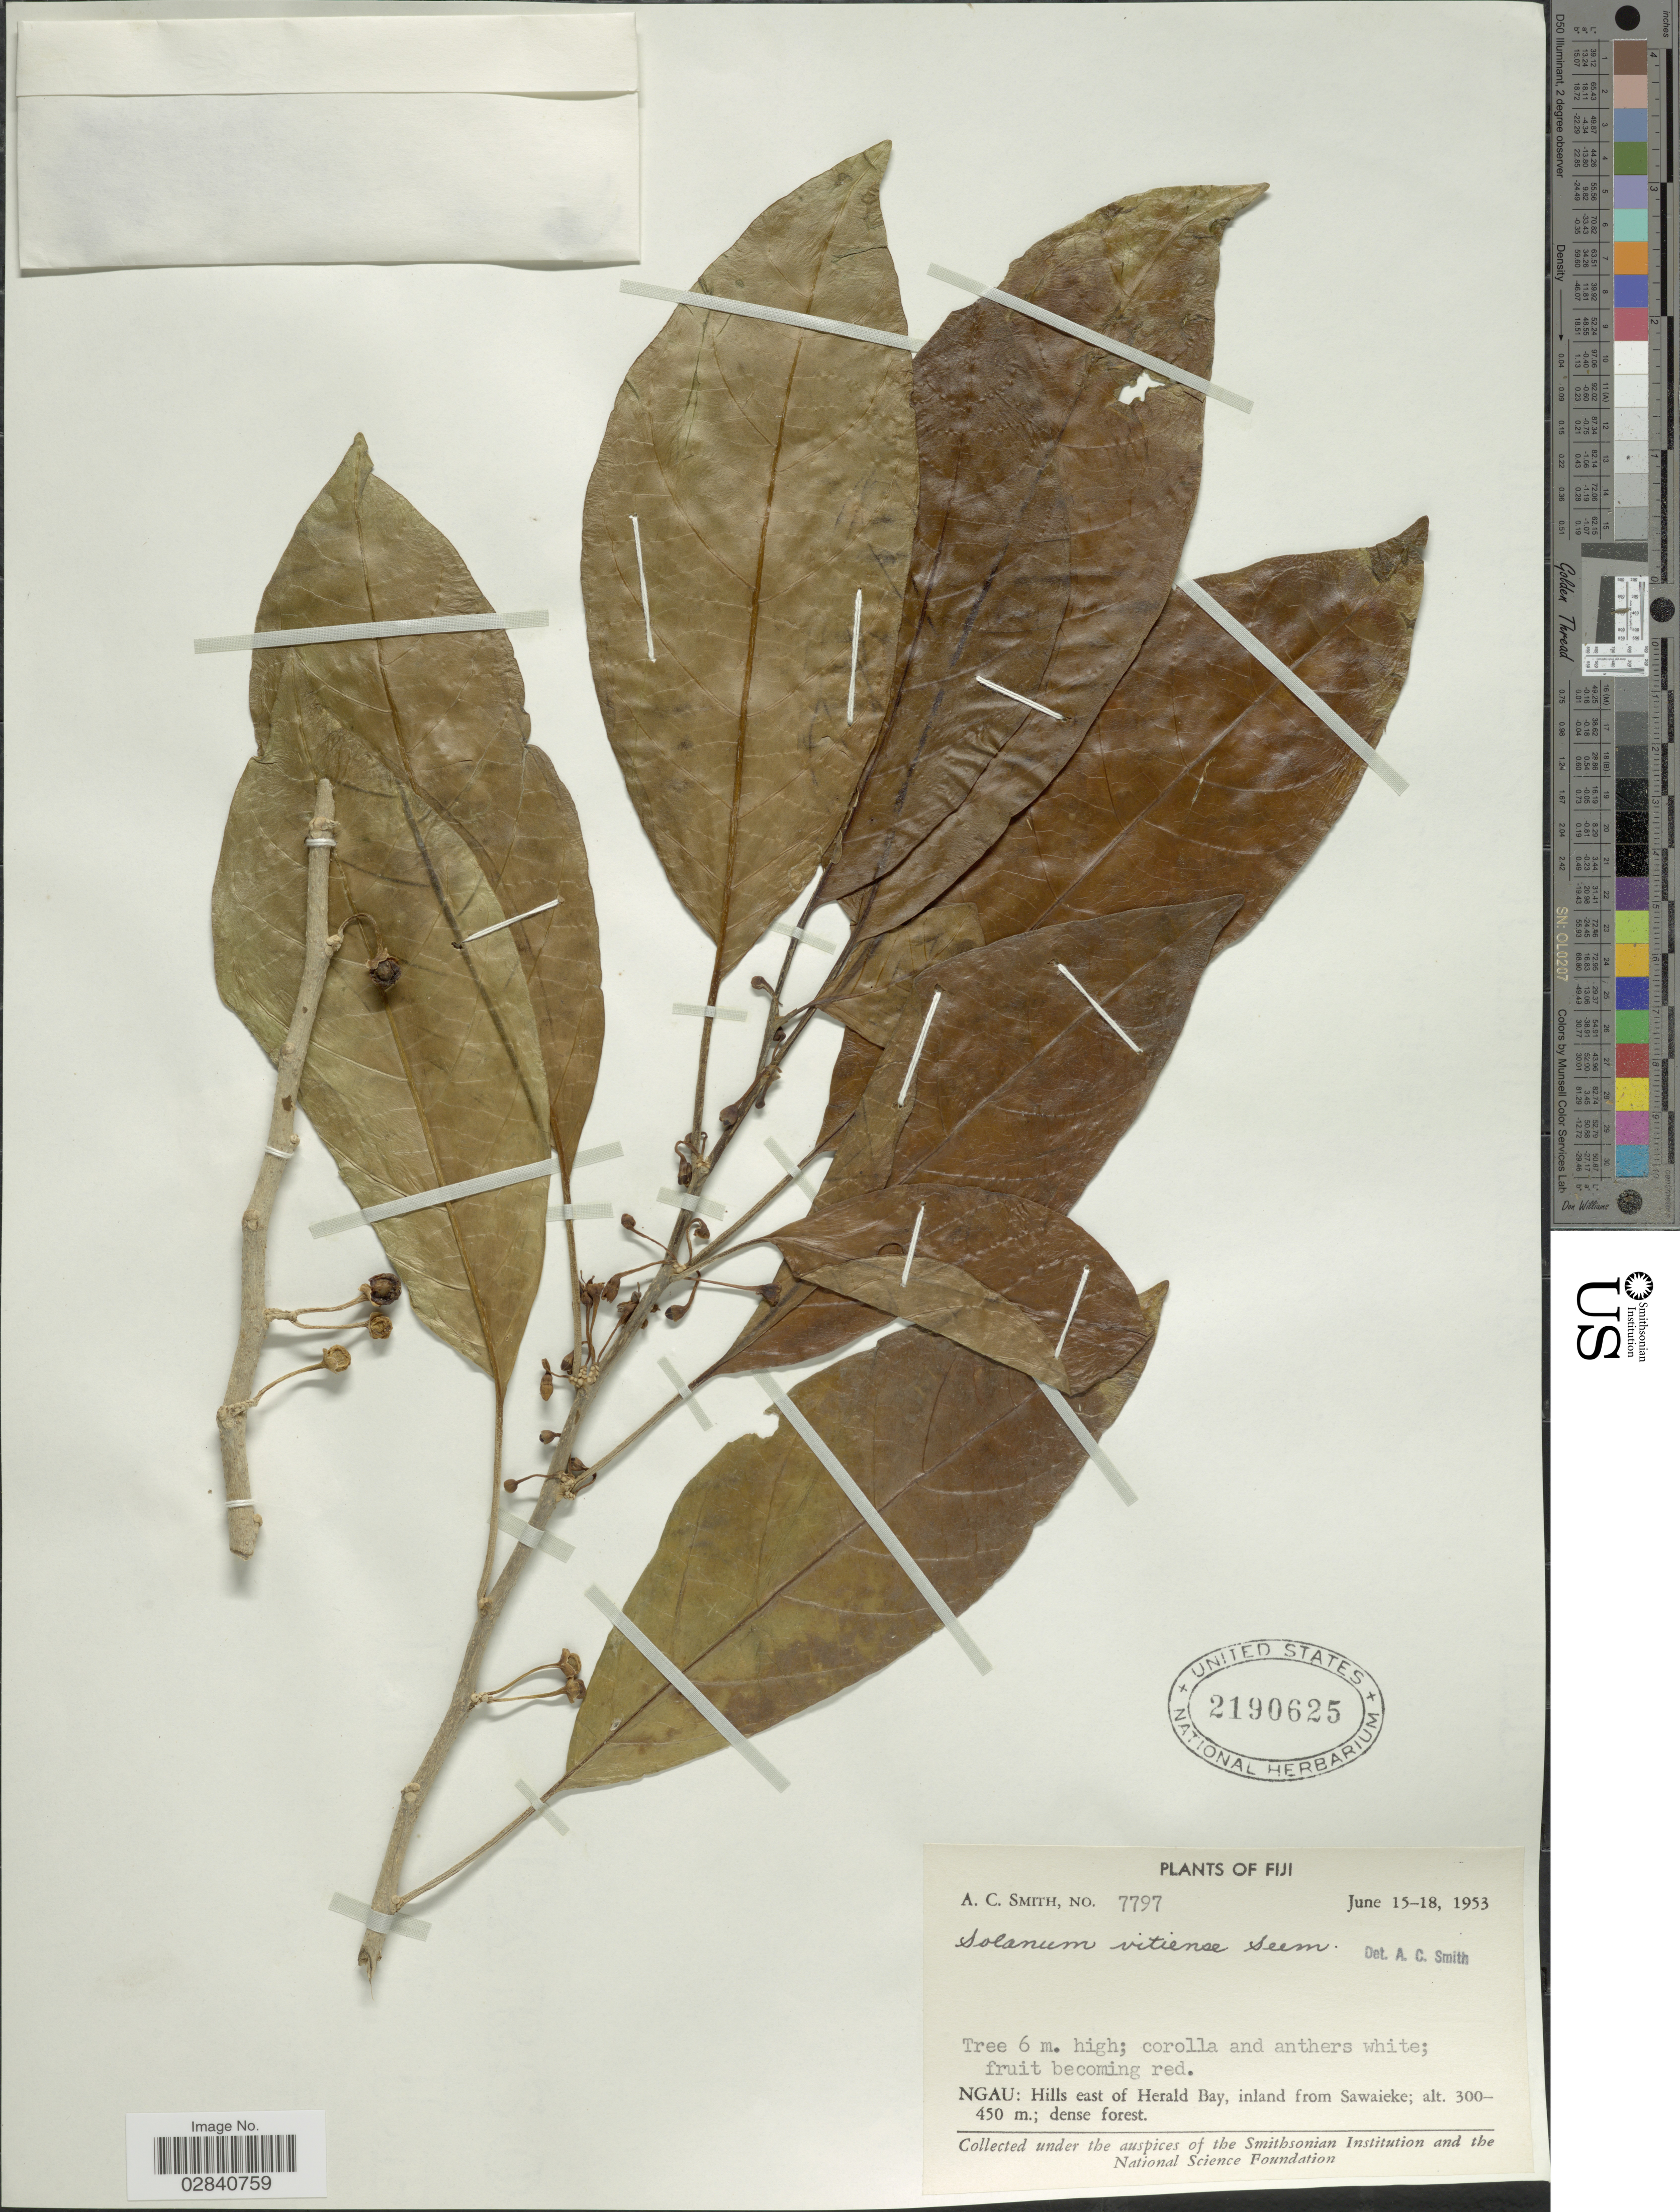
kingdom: Plantae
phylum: Tracheophyta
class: Magnoliopsida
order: Solanales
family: Solanaceae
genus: Lycianthes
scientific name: Lycianthes vitiensis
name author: (Seem.) A.R. Bean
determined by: Knapp, S. D.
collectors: A. C. Smith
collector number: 7797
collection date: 1953-06-15/1953-06-18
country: Fiji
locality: Ngau: Hills east of Herald Bay, inland from Sawaieke.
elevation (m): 300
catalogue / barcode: US 2190625